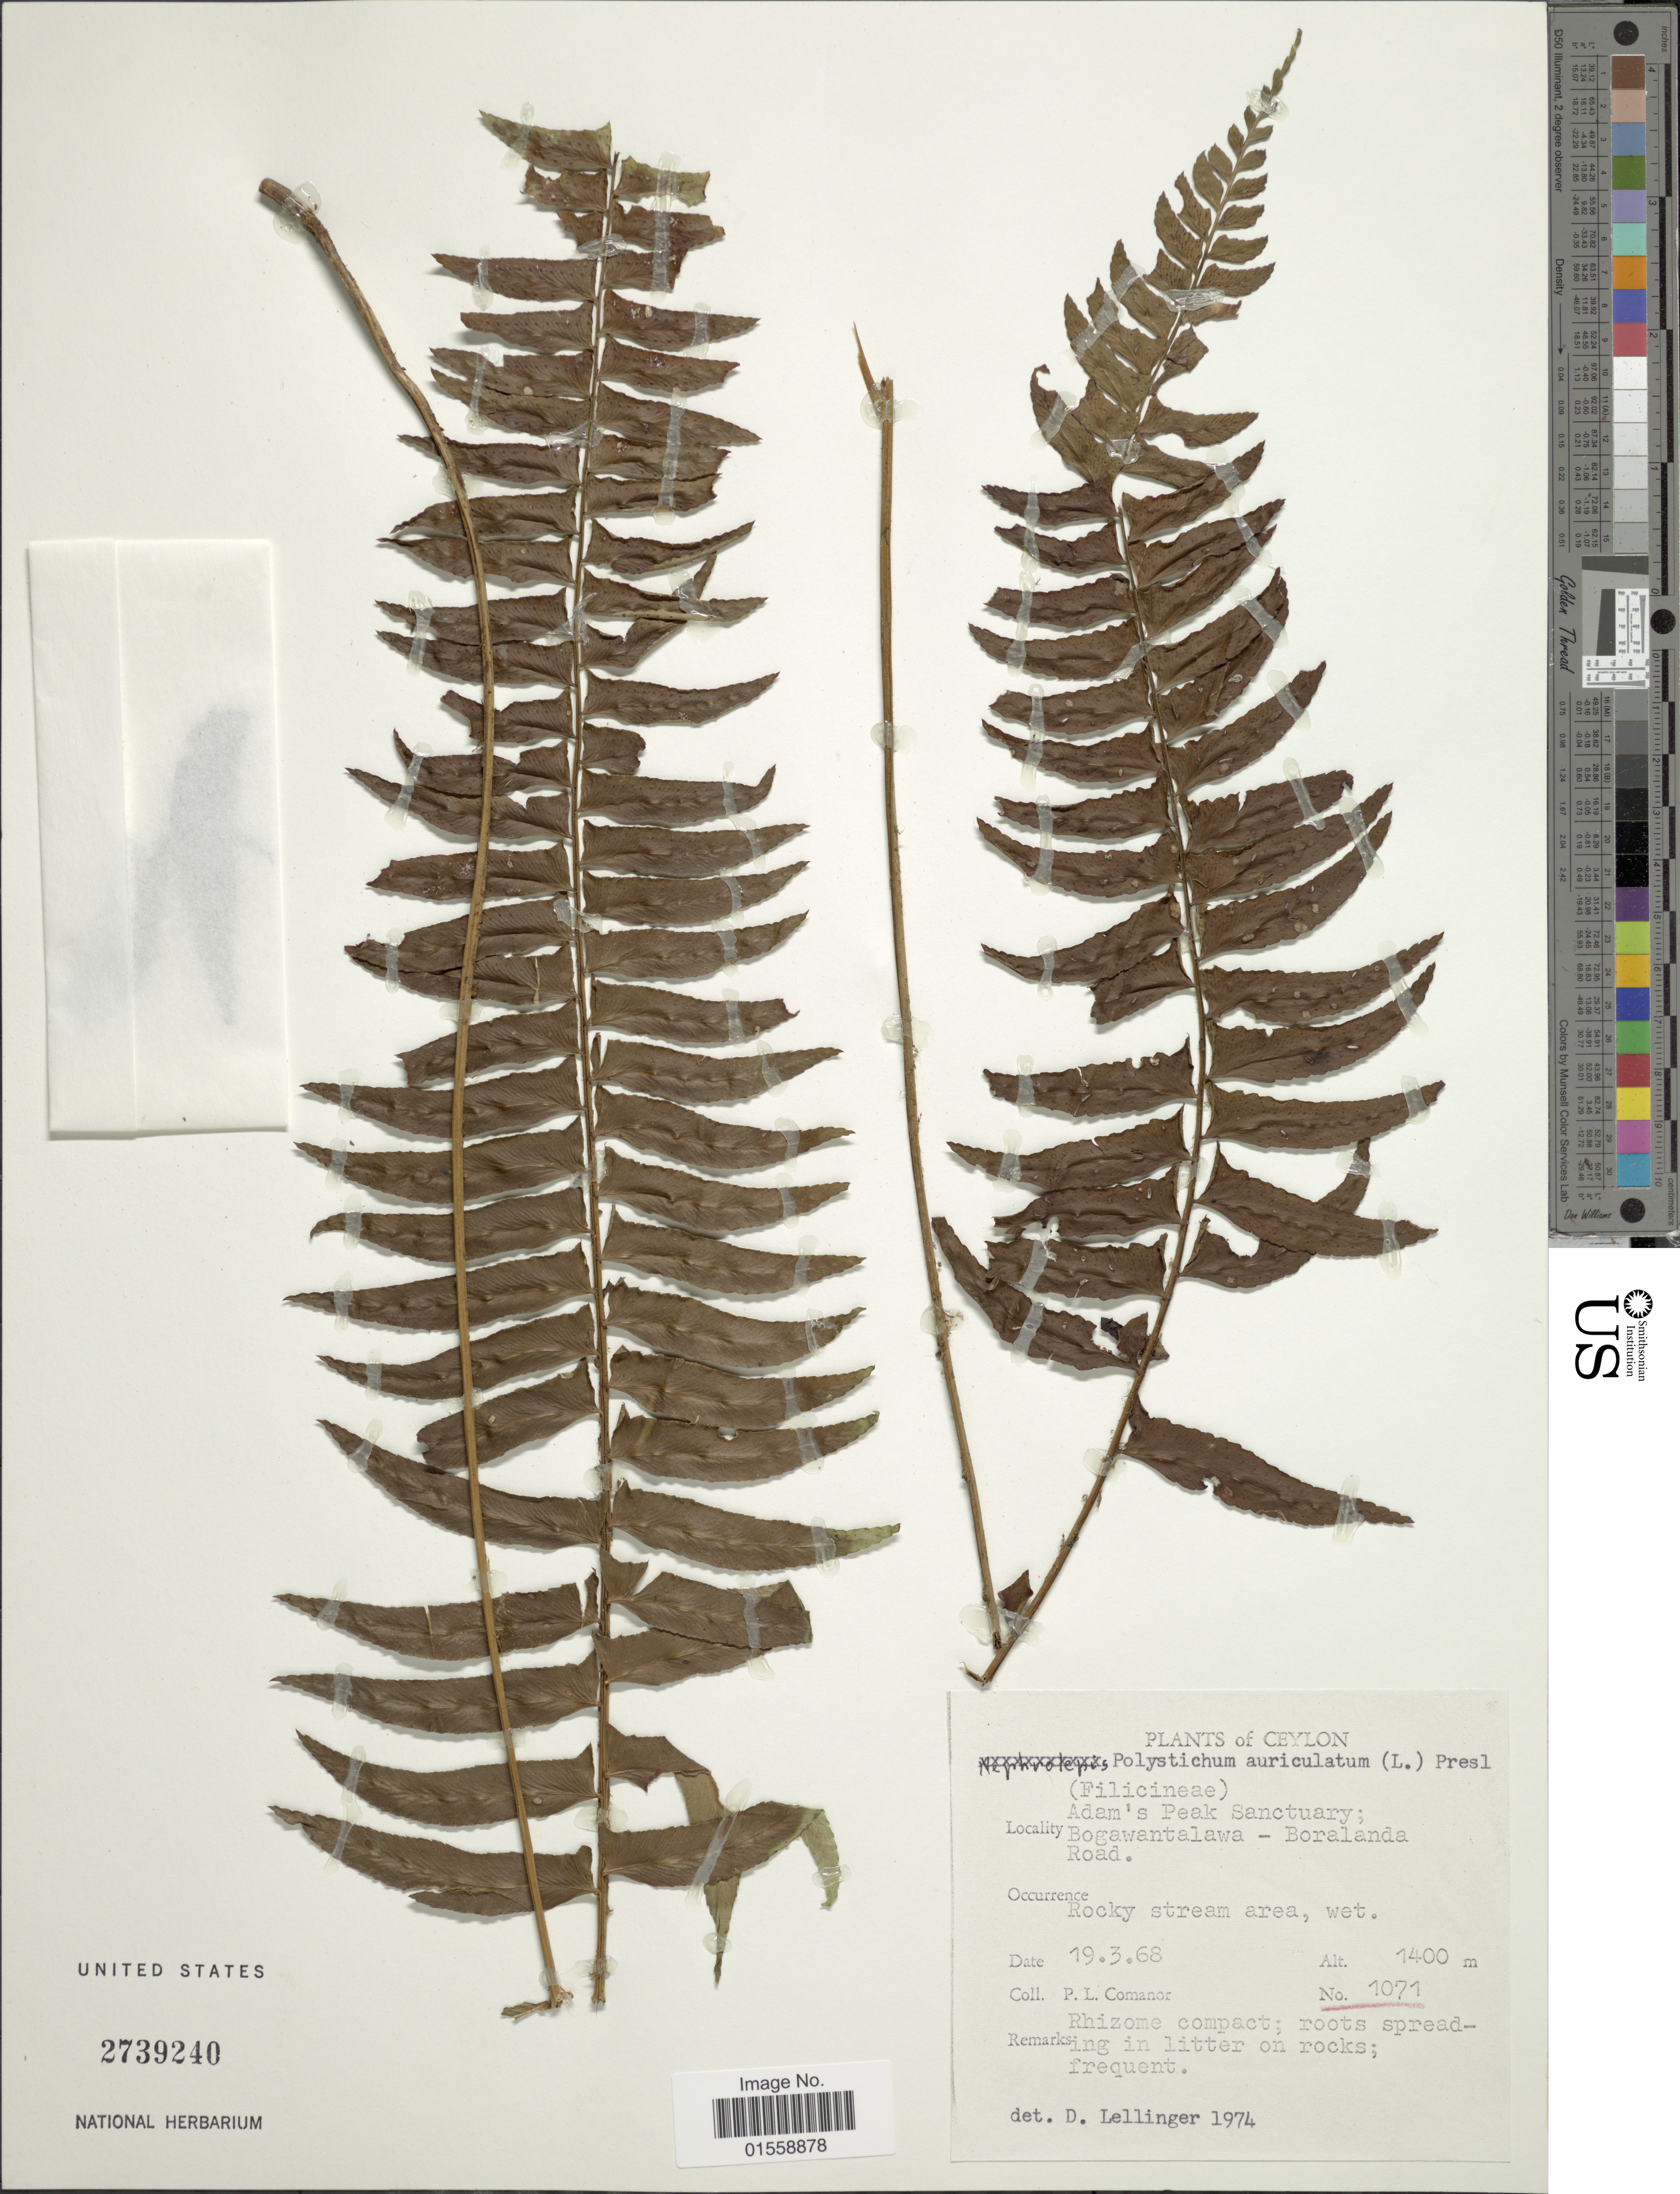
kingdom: Plantae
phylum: Tracheophyta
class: Polypodiopsida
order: Polypodiales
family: Dryopteridaceae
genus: Polystichum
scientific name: Polystichum auriculatum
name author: (L.) C. Presl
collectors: P. Comanor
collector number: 7071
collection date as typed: Transcribed d/m/y: 19/3/68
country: Sri Lanka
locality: Bogawantalawa- Boralanda Road, Ceylon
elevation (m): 1400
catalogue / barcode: US 2739240